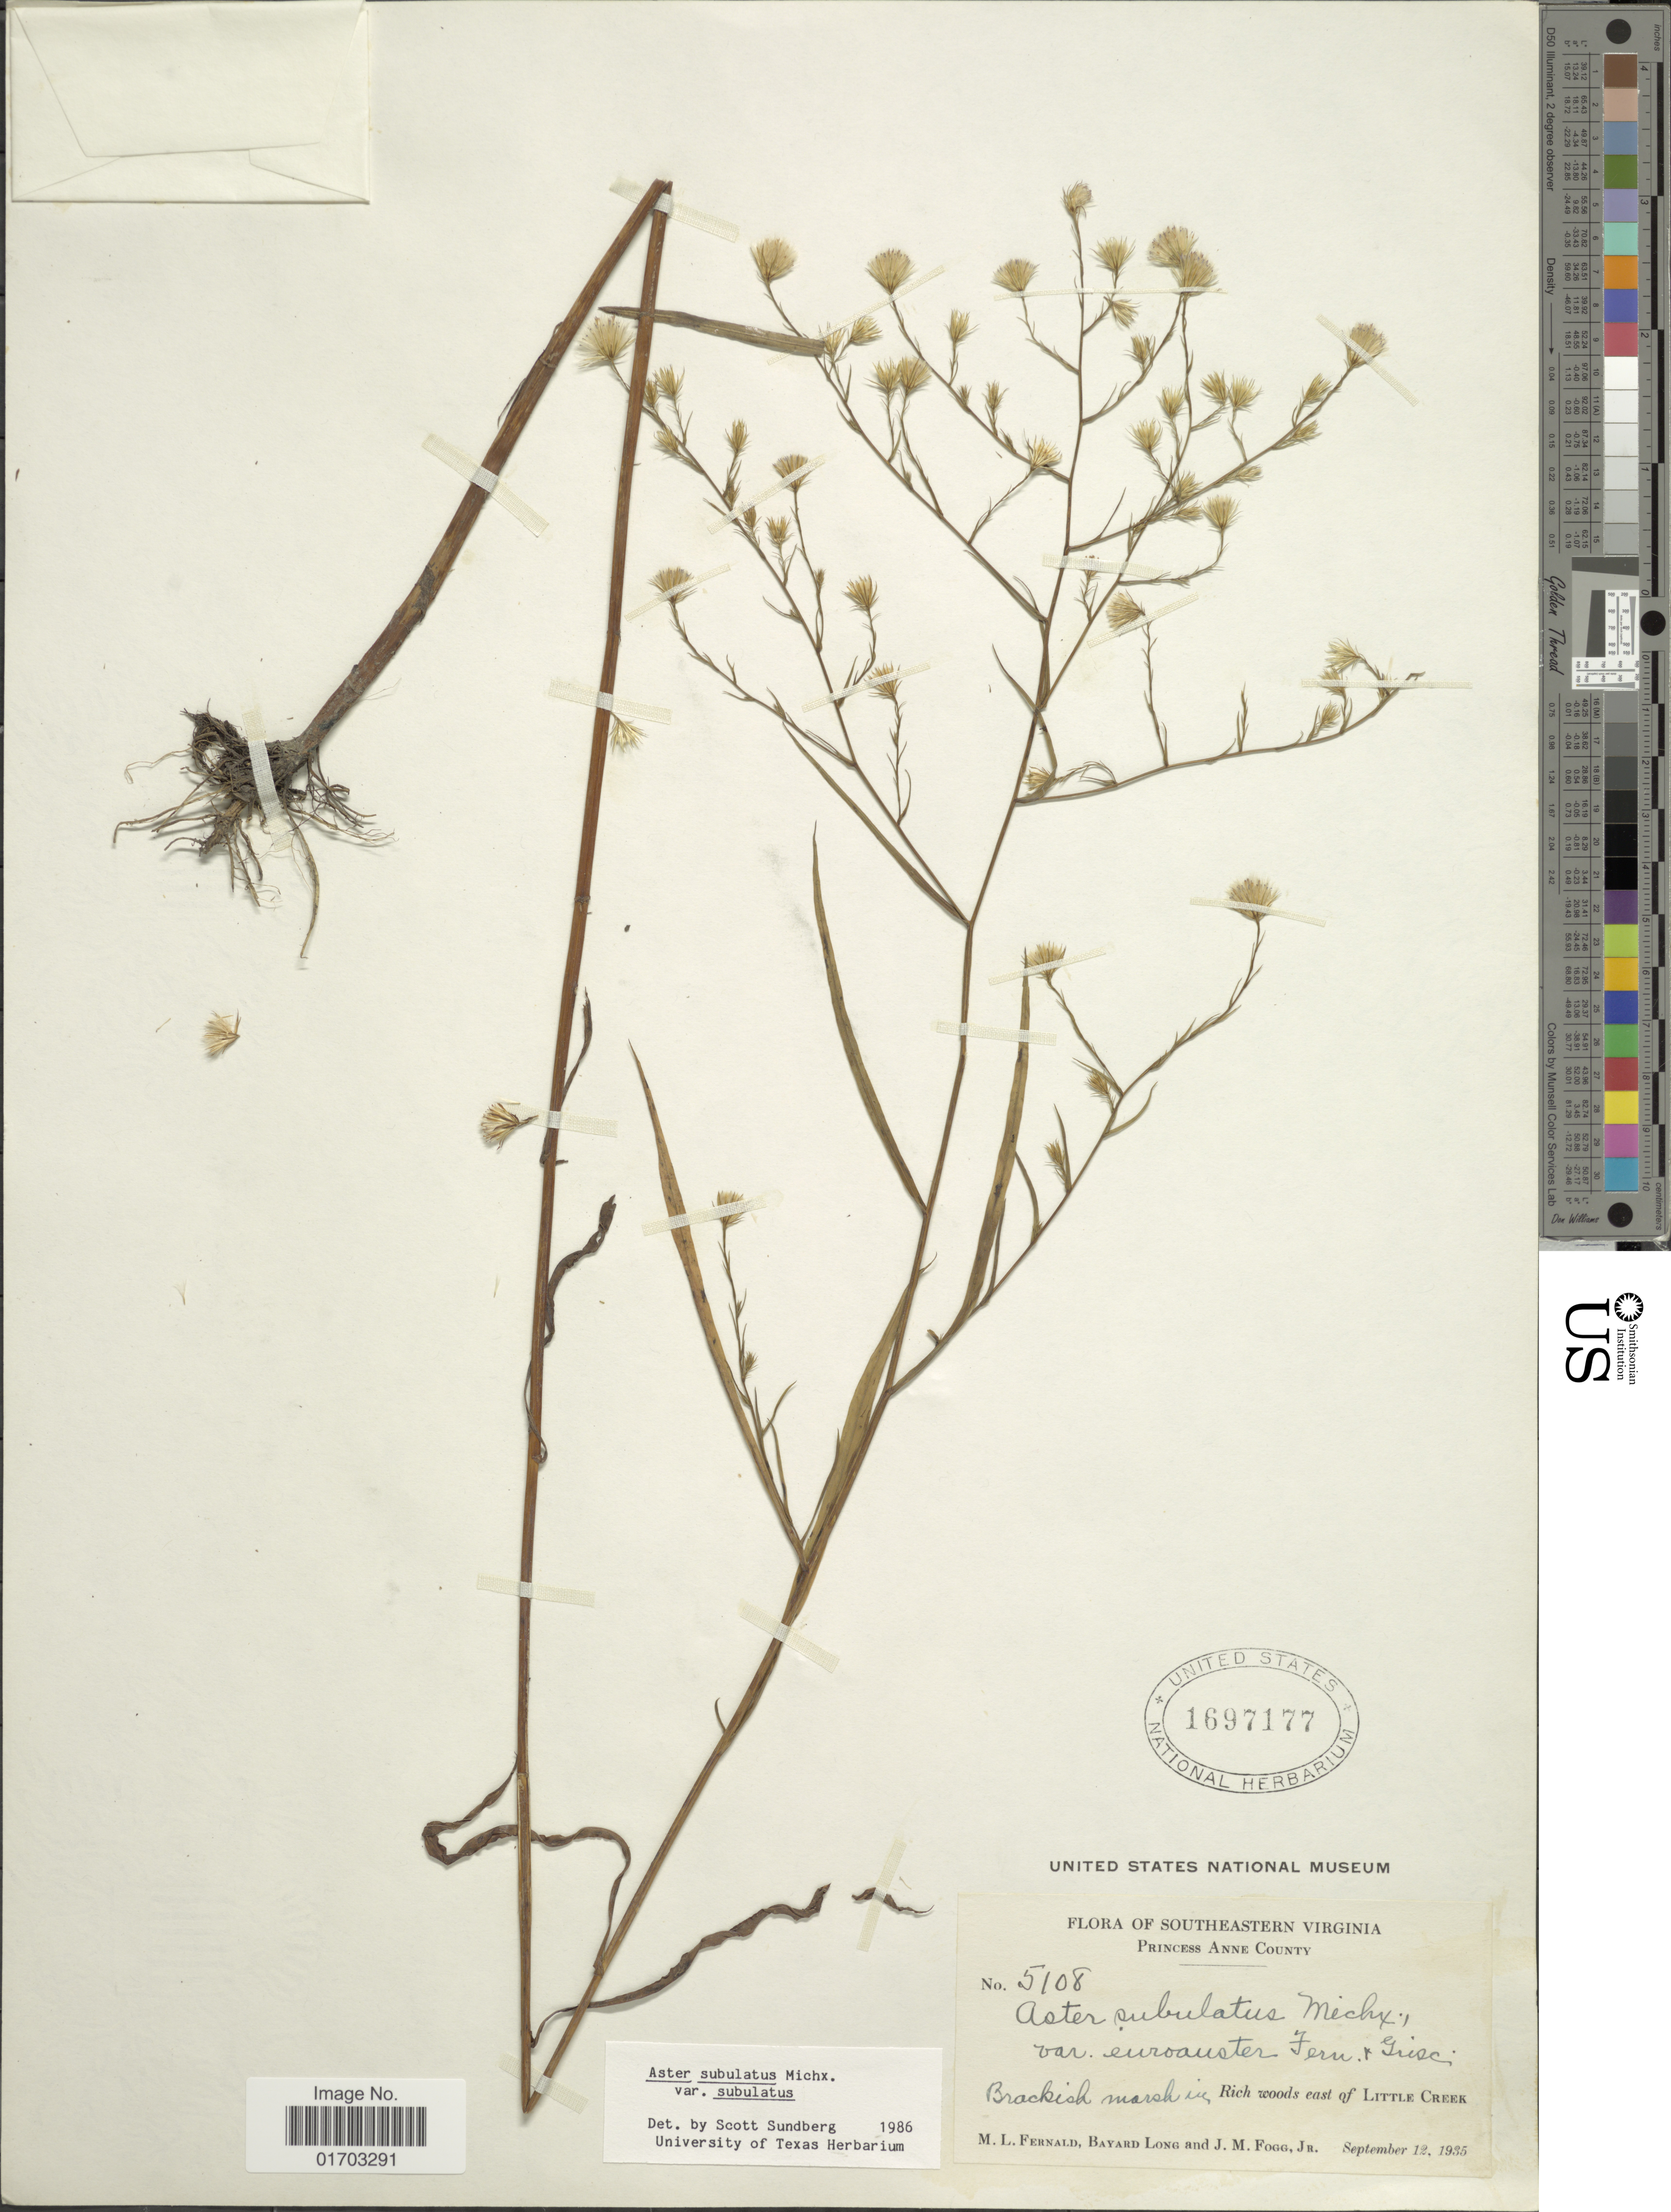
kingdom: Plantae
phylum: Tracheophyta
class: Magnoliopsida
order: Asterales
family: Asteraceae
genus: Symphyotrichum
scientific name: Symphyotrichum subulatum var. subulatum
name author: (Michx.) G.L. Nesom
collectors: M. L. Fernald, B. Long & J. Fogg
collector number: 5108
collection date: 1935-09-12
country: United States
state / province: Virginia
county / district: City of Virginia Beach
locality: Southeastern Virginia, Princess Anne (=historic county name) County, Brackish marsh in rich woods east of Little Creek.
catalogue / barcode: US 1697177